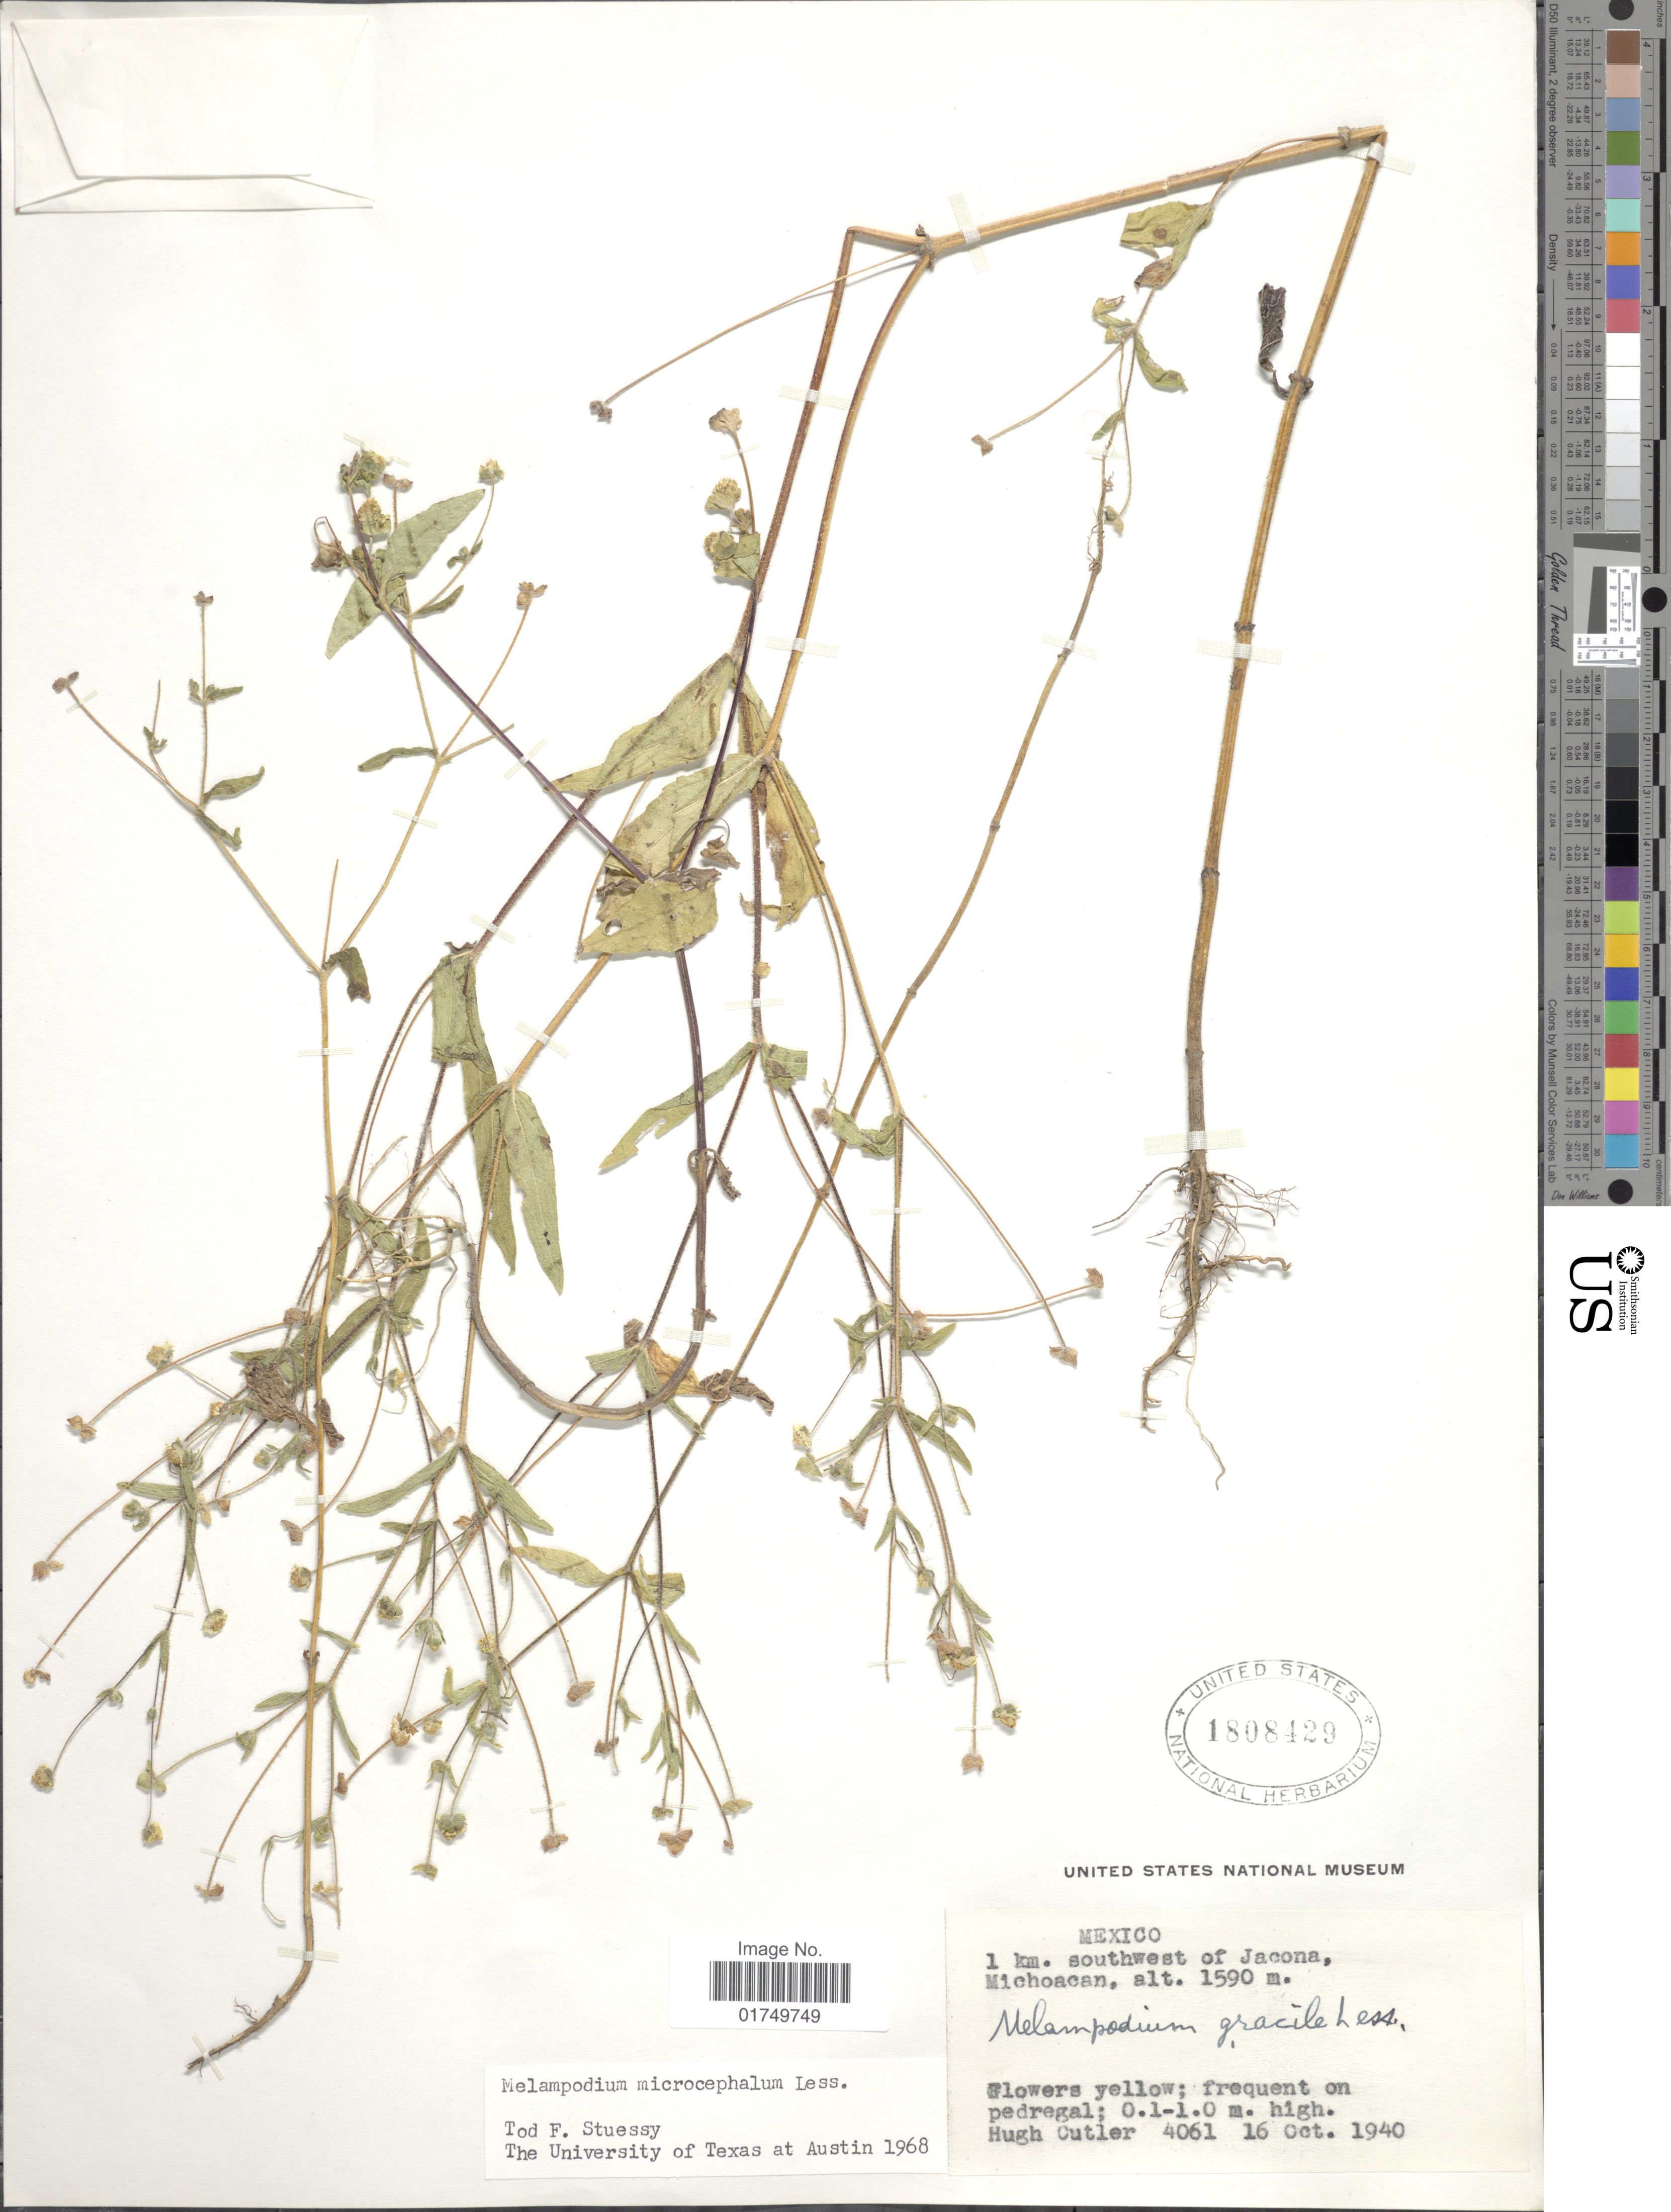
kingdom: Plantae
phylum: Tracheophyta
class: Magnoliopsida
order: Asterales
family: Asteraceae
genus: Melampodium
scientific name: Melampodium microcephalum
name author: Less.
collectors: H. C. Cutler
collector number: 4061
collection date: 1940-10-16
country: Mexico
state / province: Michoacán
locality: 1 km. southwest of Jacona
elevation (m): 1590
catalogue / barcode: US 1808429